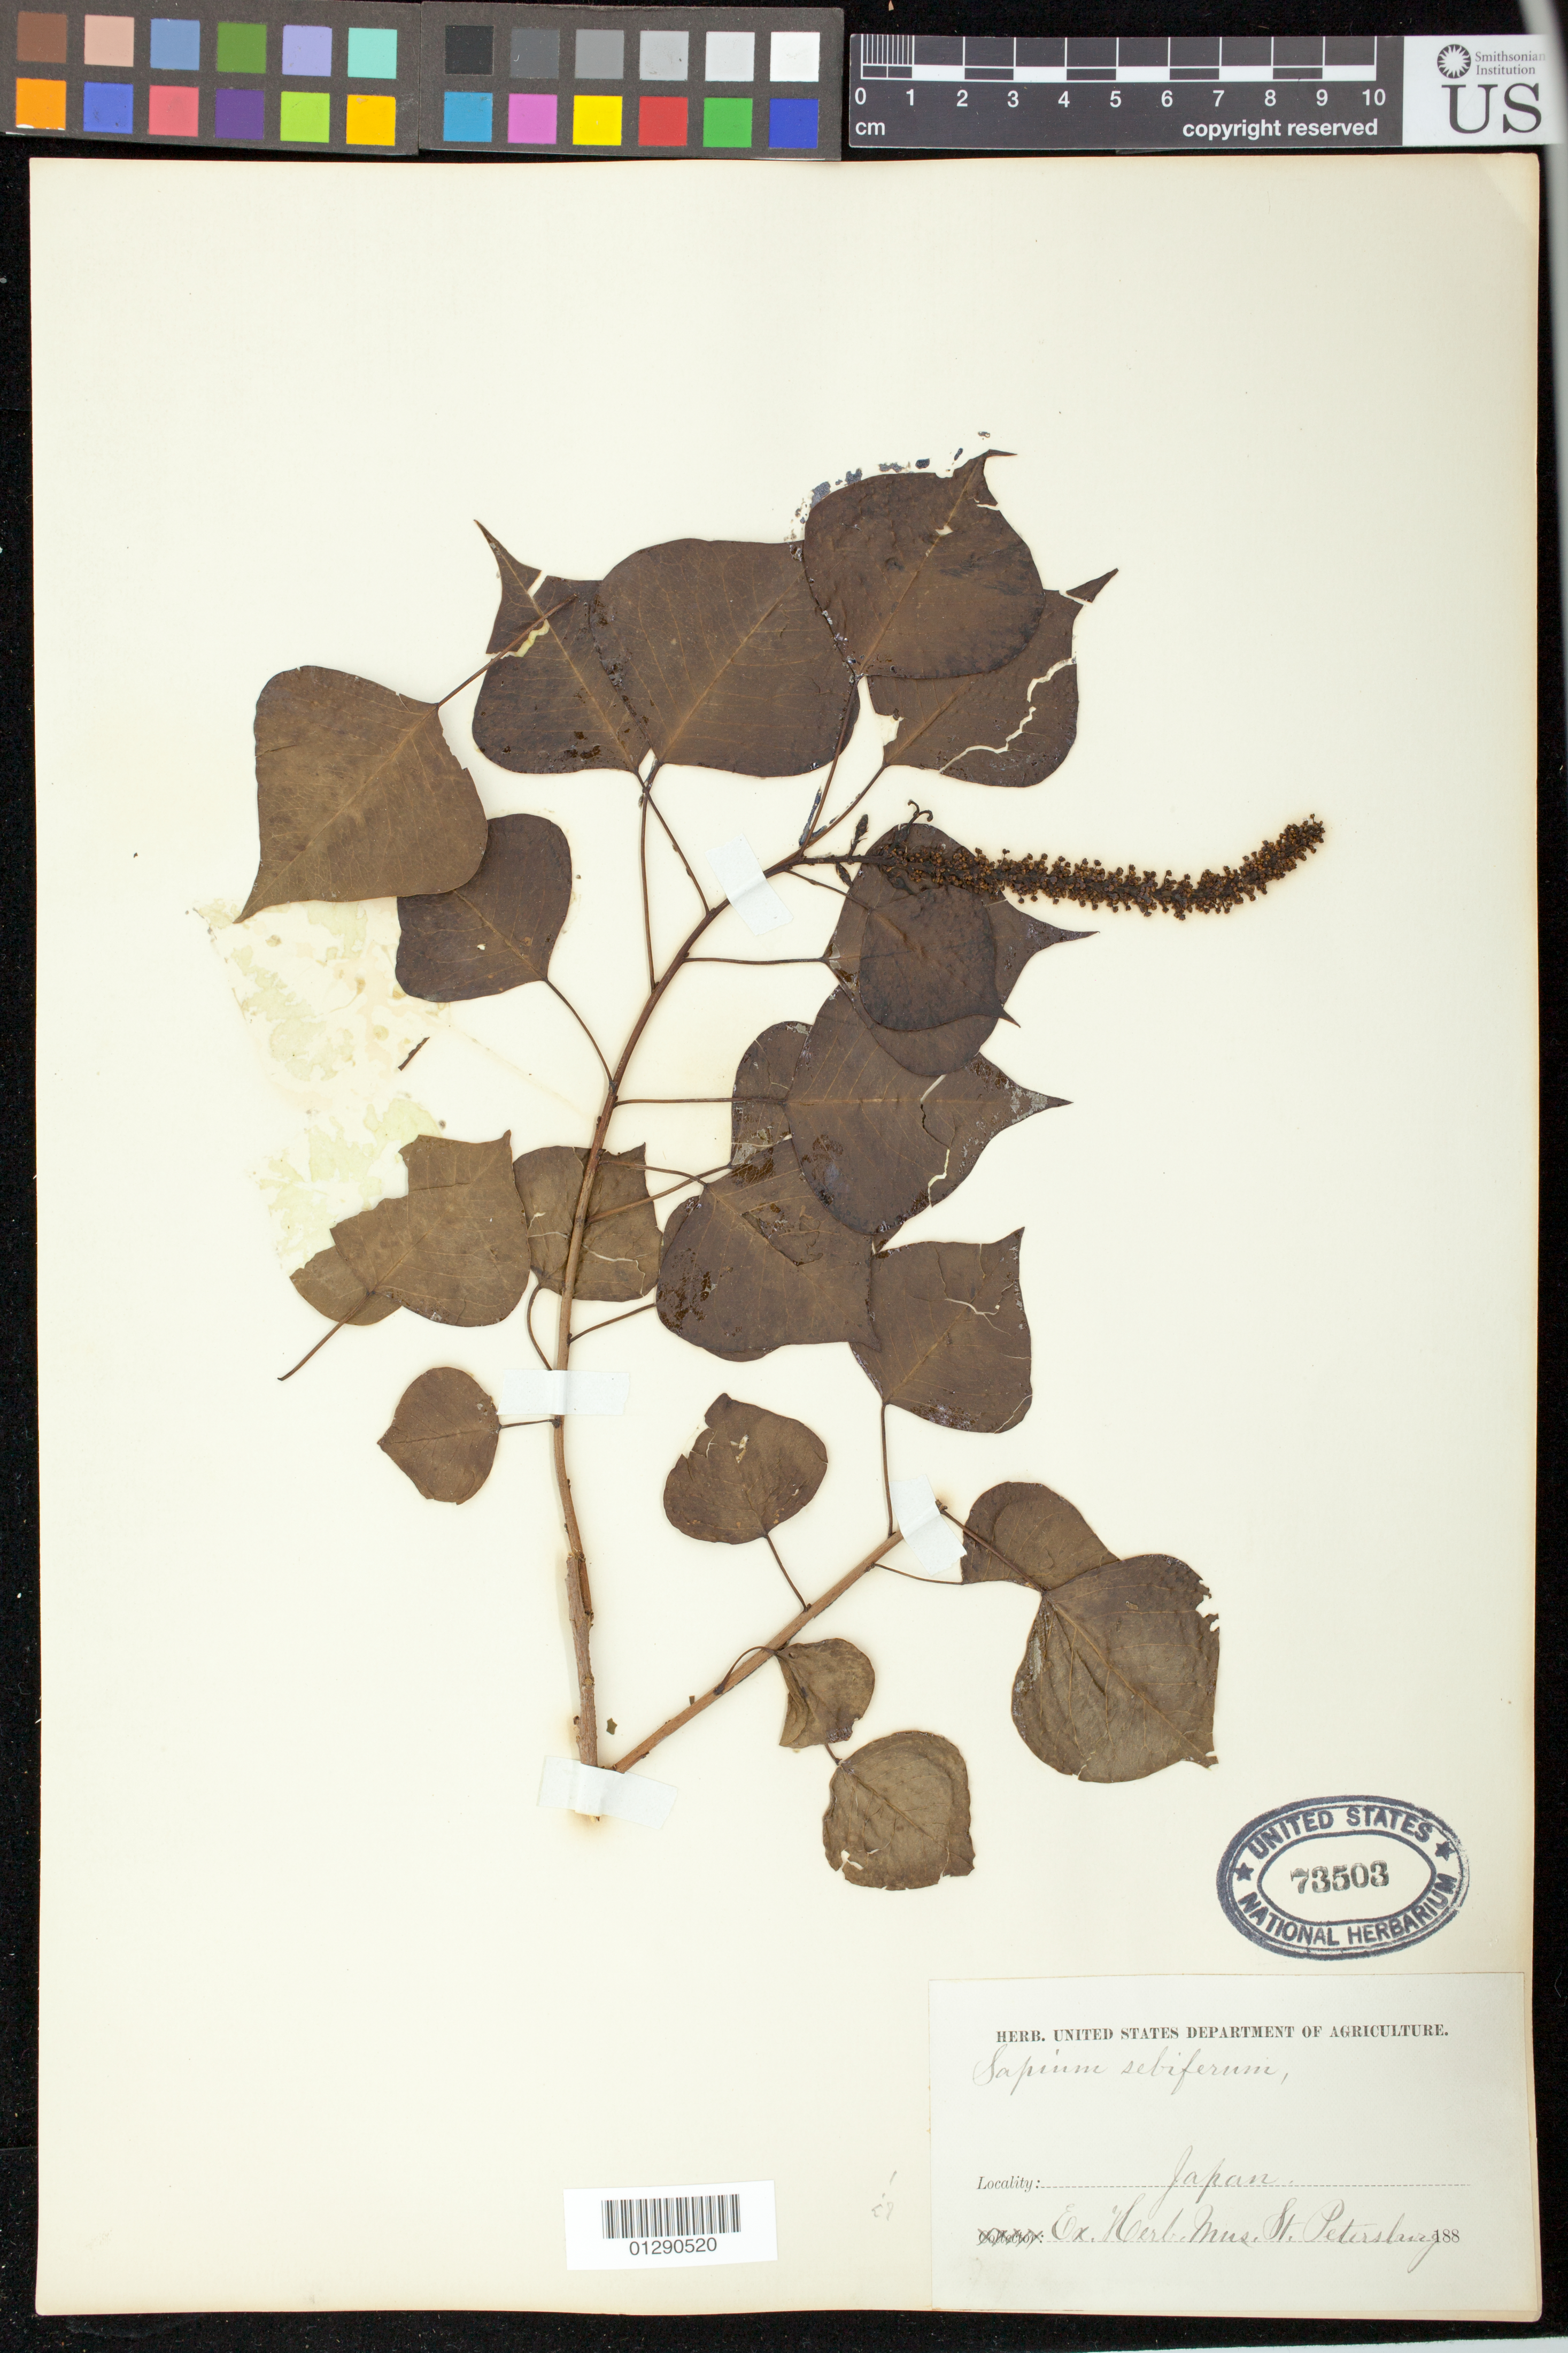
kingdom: Plantae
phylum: Tracheophyta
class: Magnoliopsida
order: Malpighiales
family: Euphorbiaceae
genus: Sapium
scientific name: Sapium sebiferum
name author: (L.) Roxb.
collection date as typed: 188-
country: Japan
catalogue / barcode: US 73503